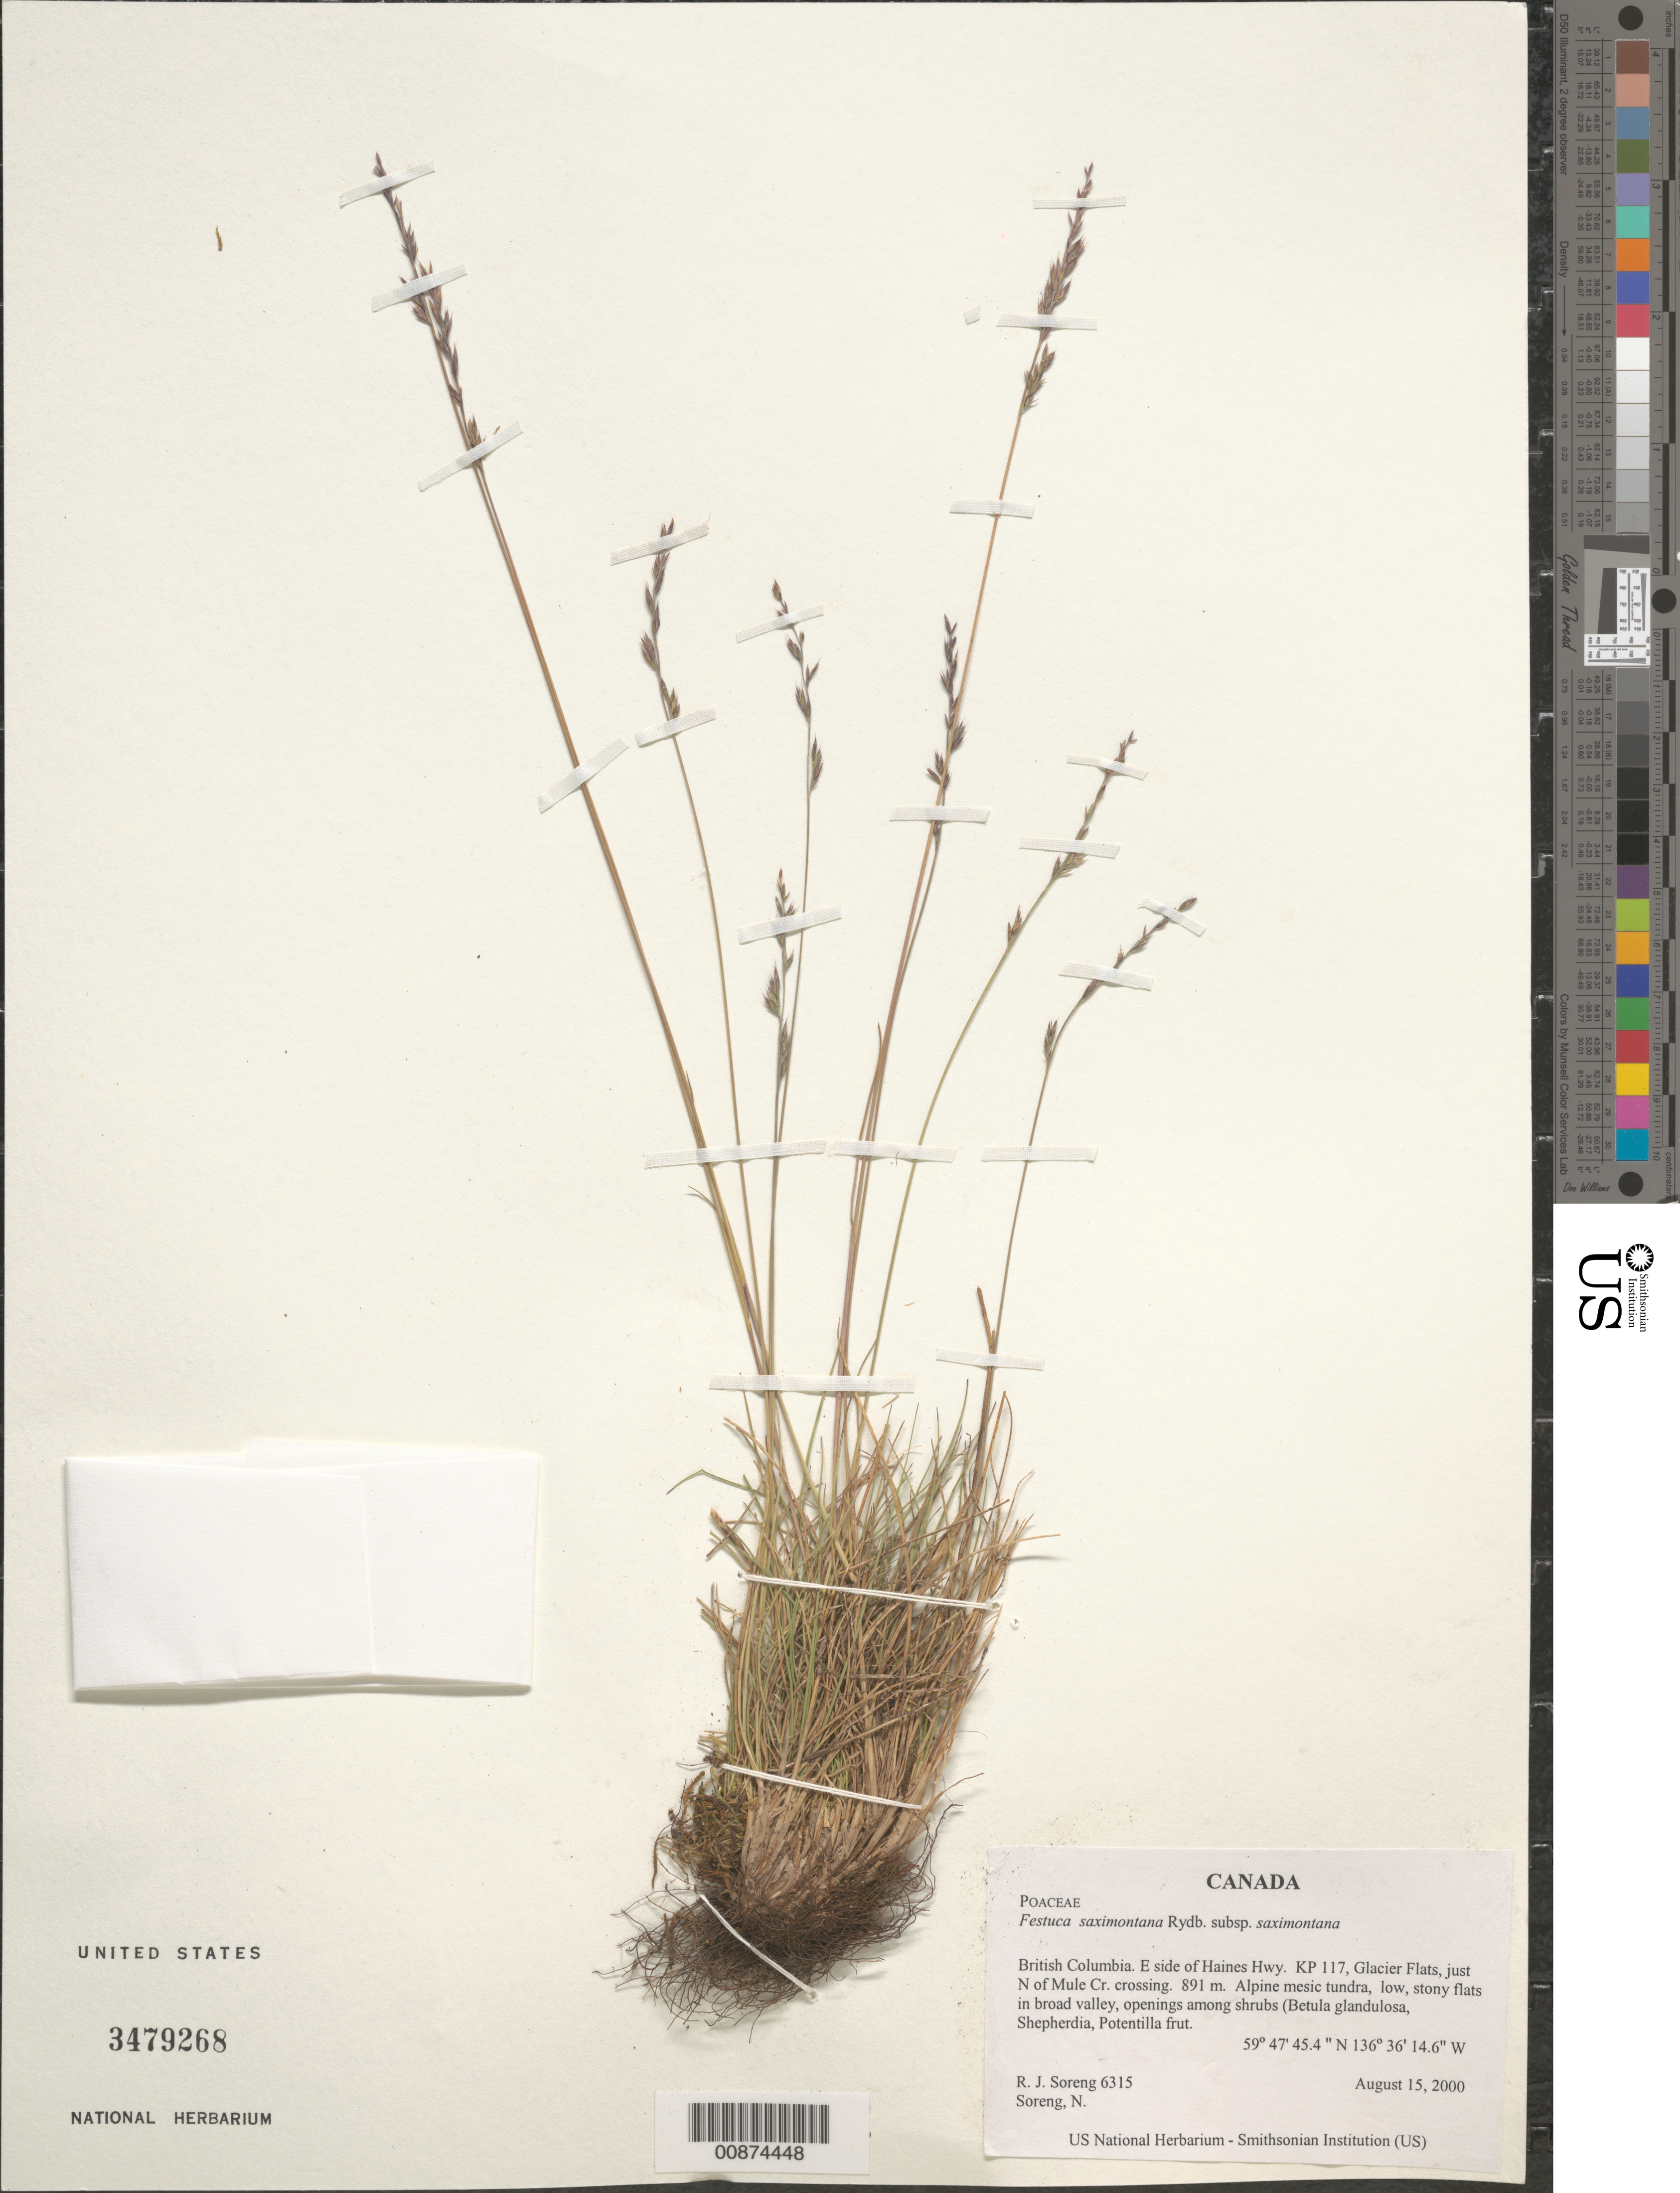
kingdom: Plantae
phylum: Tracheophyta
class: Liliopsida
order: Poales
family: Poaceae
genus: Festuca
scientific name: Festuca saximontana subsp. saximontana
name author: Rydb.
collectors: R. J. Soreng & N. L. Soreng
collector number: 6315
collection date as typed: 15 Aug 2000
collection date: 2000-08-15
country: Canada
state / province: British Columbia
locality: E side of Haines Hwy. KP 117, Glacier Flats, just N of Mule Cr. crossing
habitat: Alpine mesic tundra, low, stony flats in broad valley, openings among shrubs (Betula glandulosa, Shepherdia, Potentilla frut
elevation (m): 891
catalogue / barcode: US 3479268